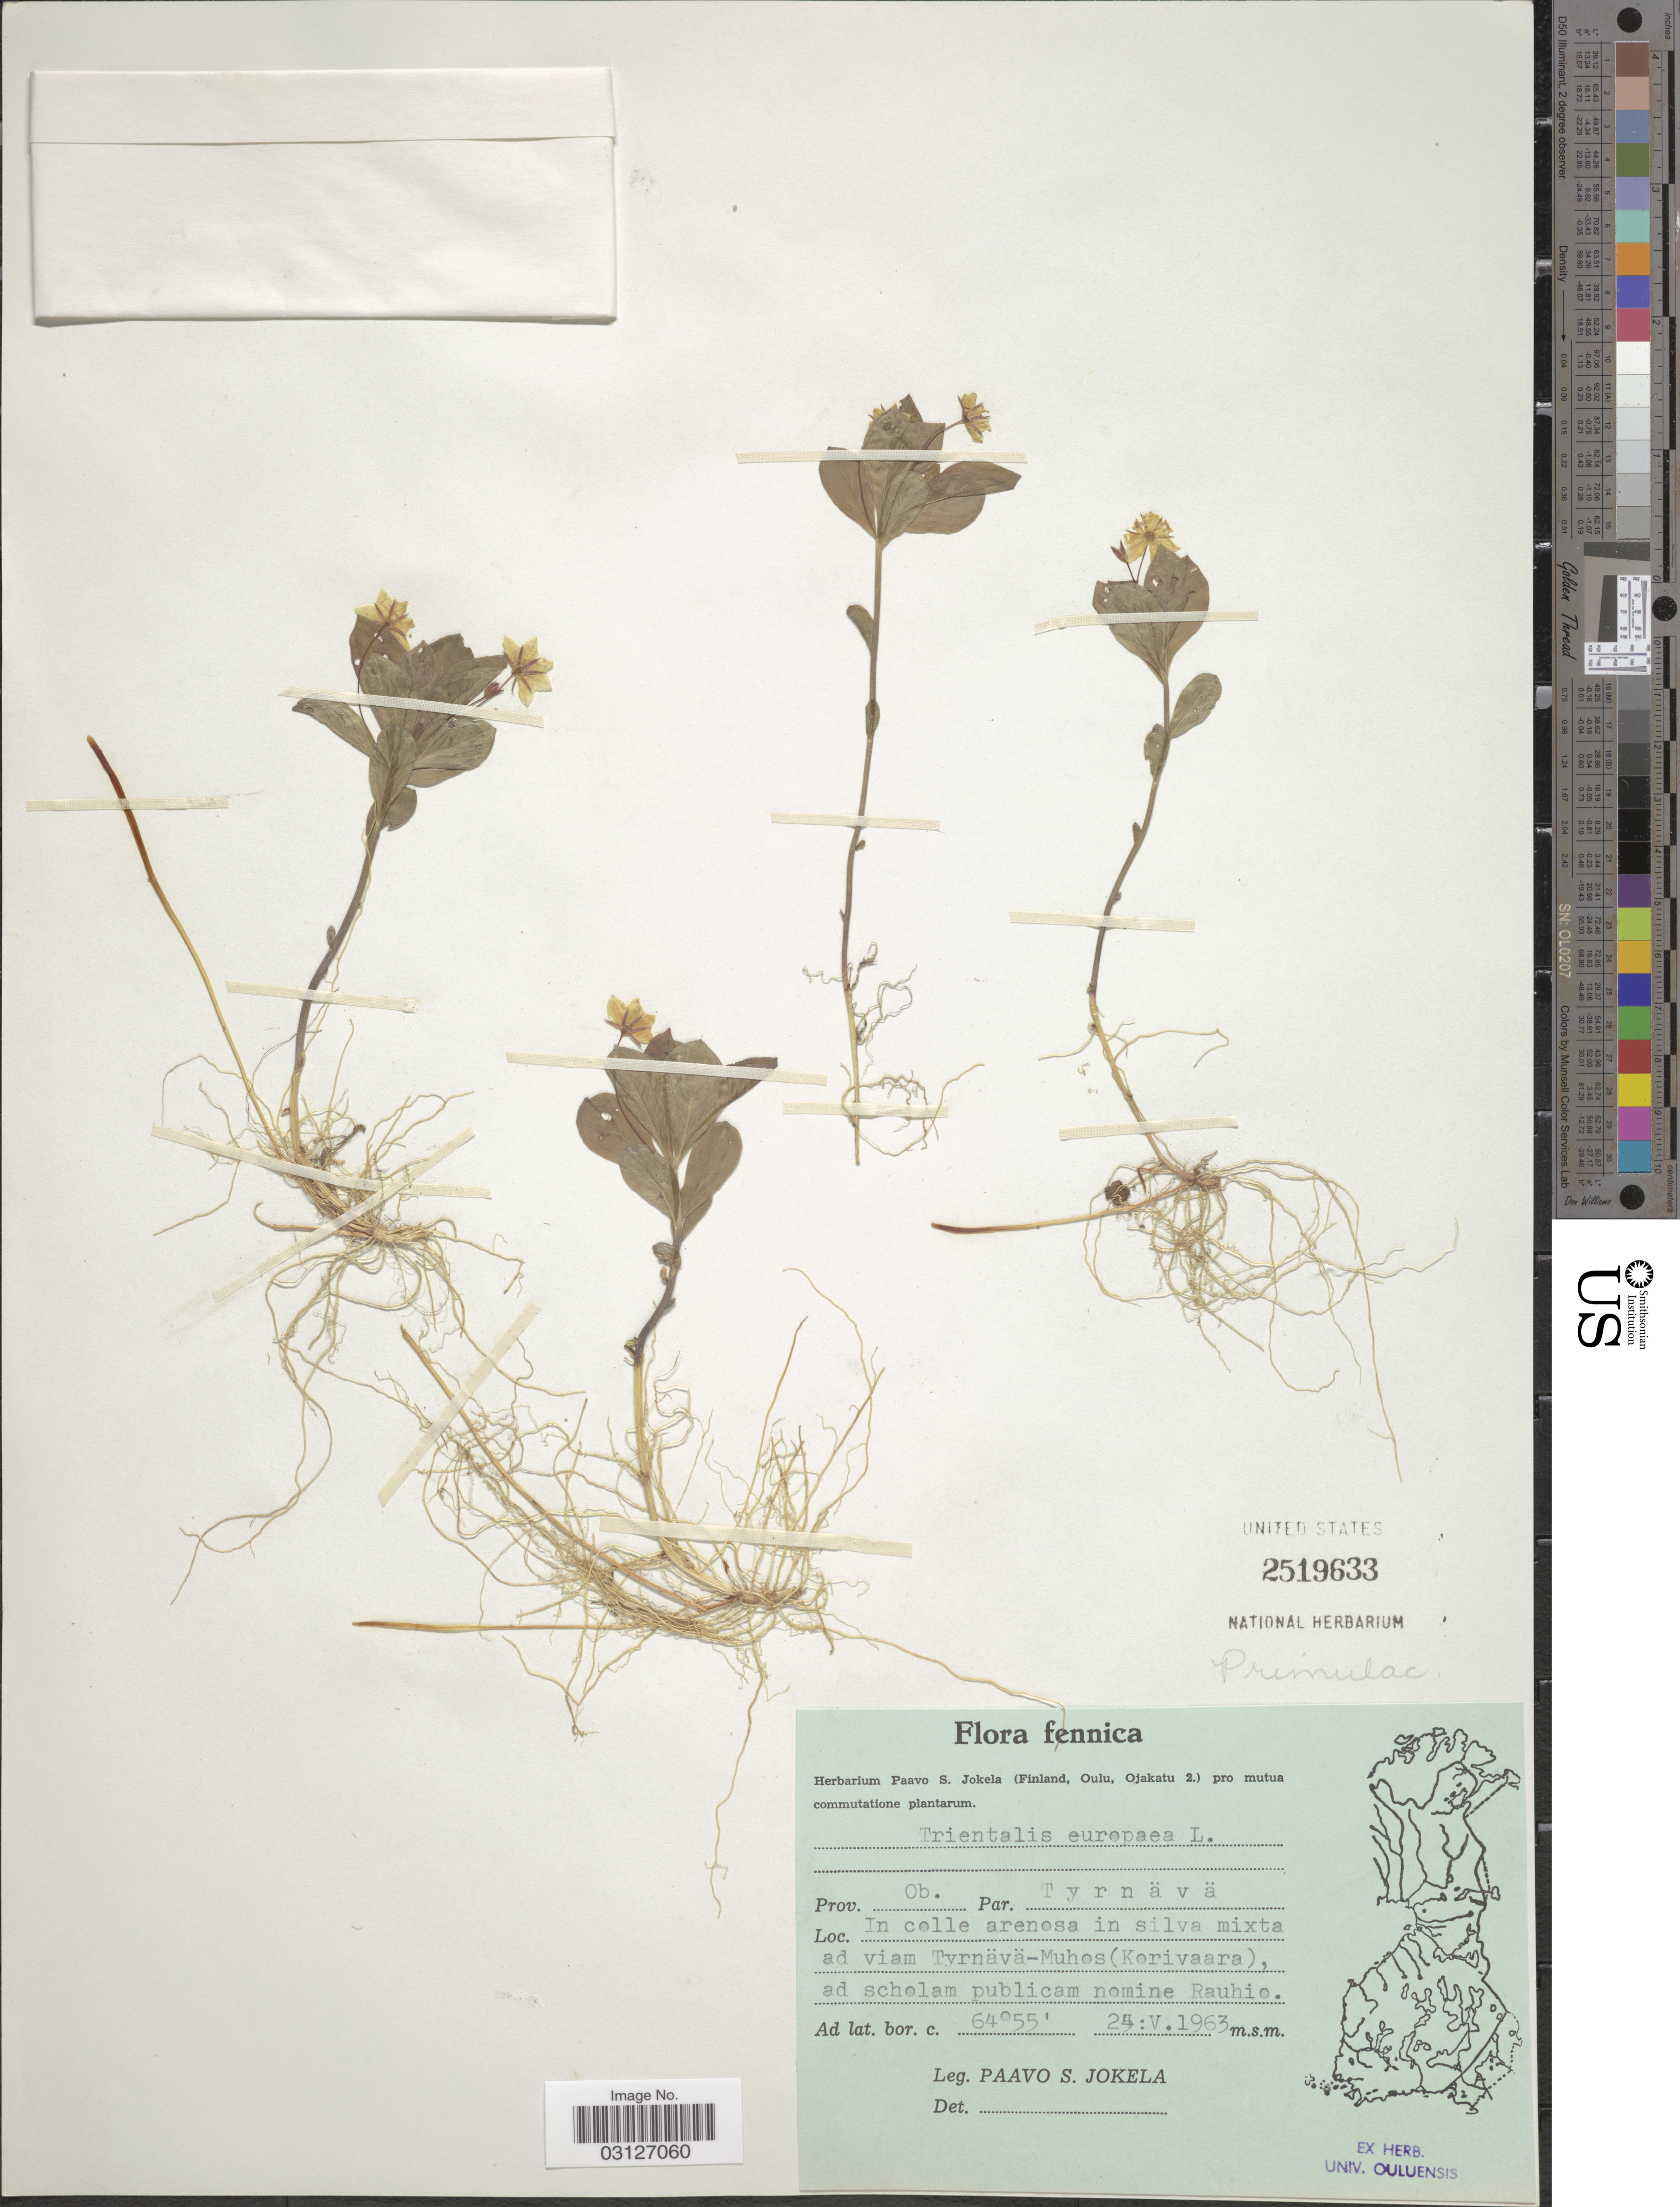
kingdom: Plantae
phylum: Tracheophyta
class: Magnoliopsida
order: Ericales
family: Primulaceae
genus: Trientalis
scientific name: Trientalis europaea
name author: L.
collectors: P. Jokela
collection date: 1963-05-25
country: Finland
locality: Fennica. Prov. Ob., Par. Tyrnävä. In colle arenosa in silva mixta ad viam Tyrnävä-Muhes (Korivaara), ad scholam publicam nomine Rauhio.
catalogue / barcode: US 2519633